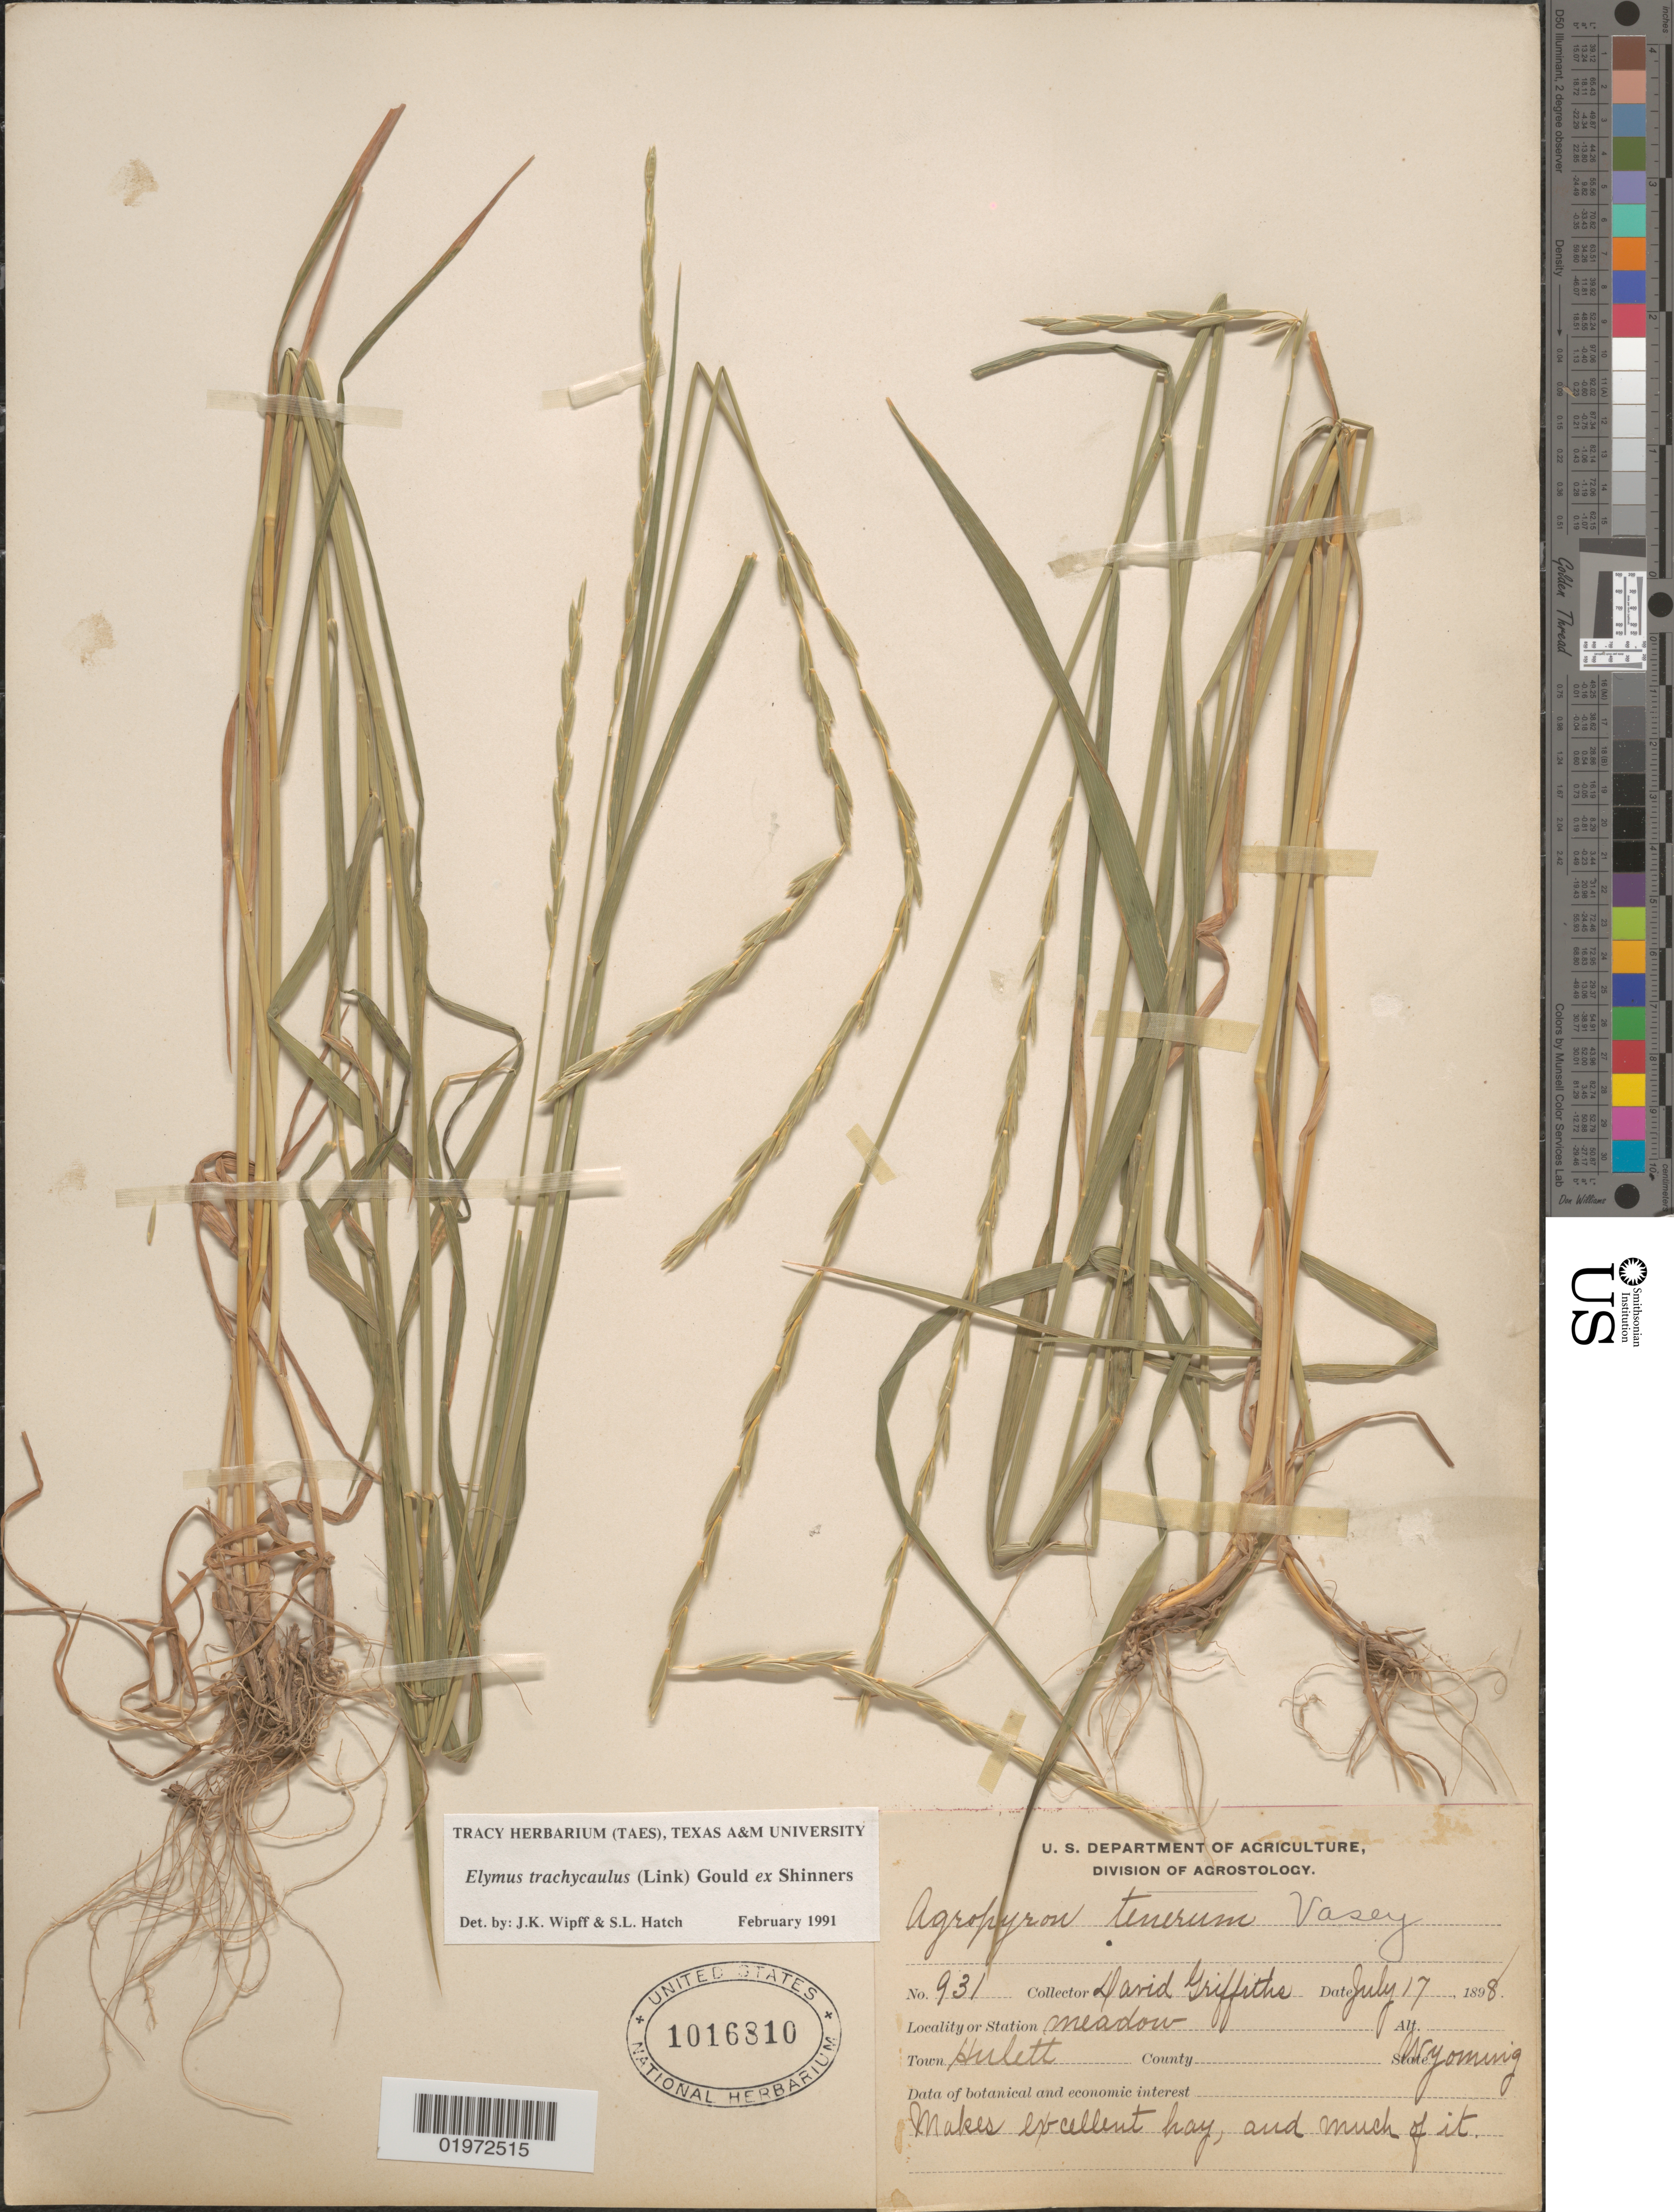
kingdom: Plantae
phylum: Tracheophyta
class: Liliopsida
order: Poales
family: Poaceae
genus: Elymus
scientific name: Elymus trachycaulus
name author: (Link) Gould ex Shinners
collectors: D. Griffiths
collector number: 931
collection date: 1898-07-17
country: United States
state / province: Wyoming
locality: Meadow. Town Hulett.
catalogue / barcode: US 1016810